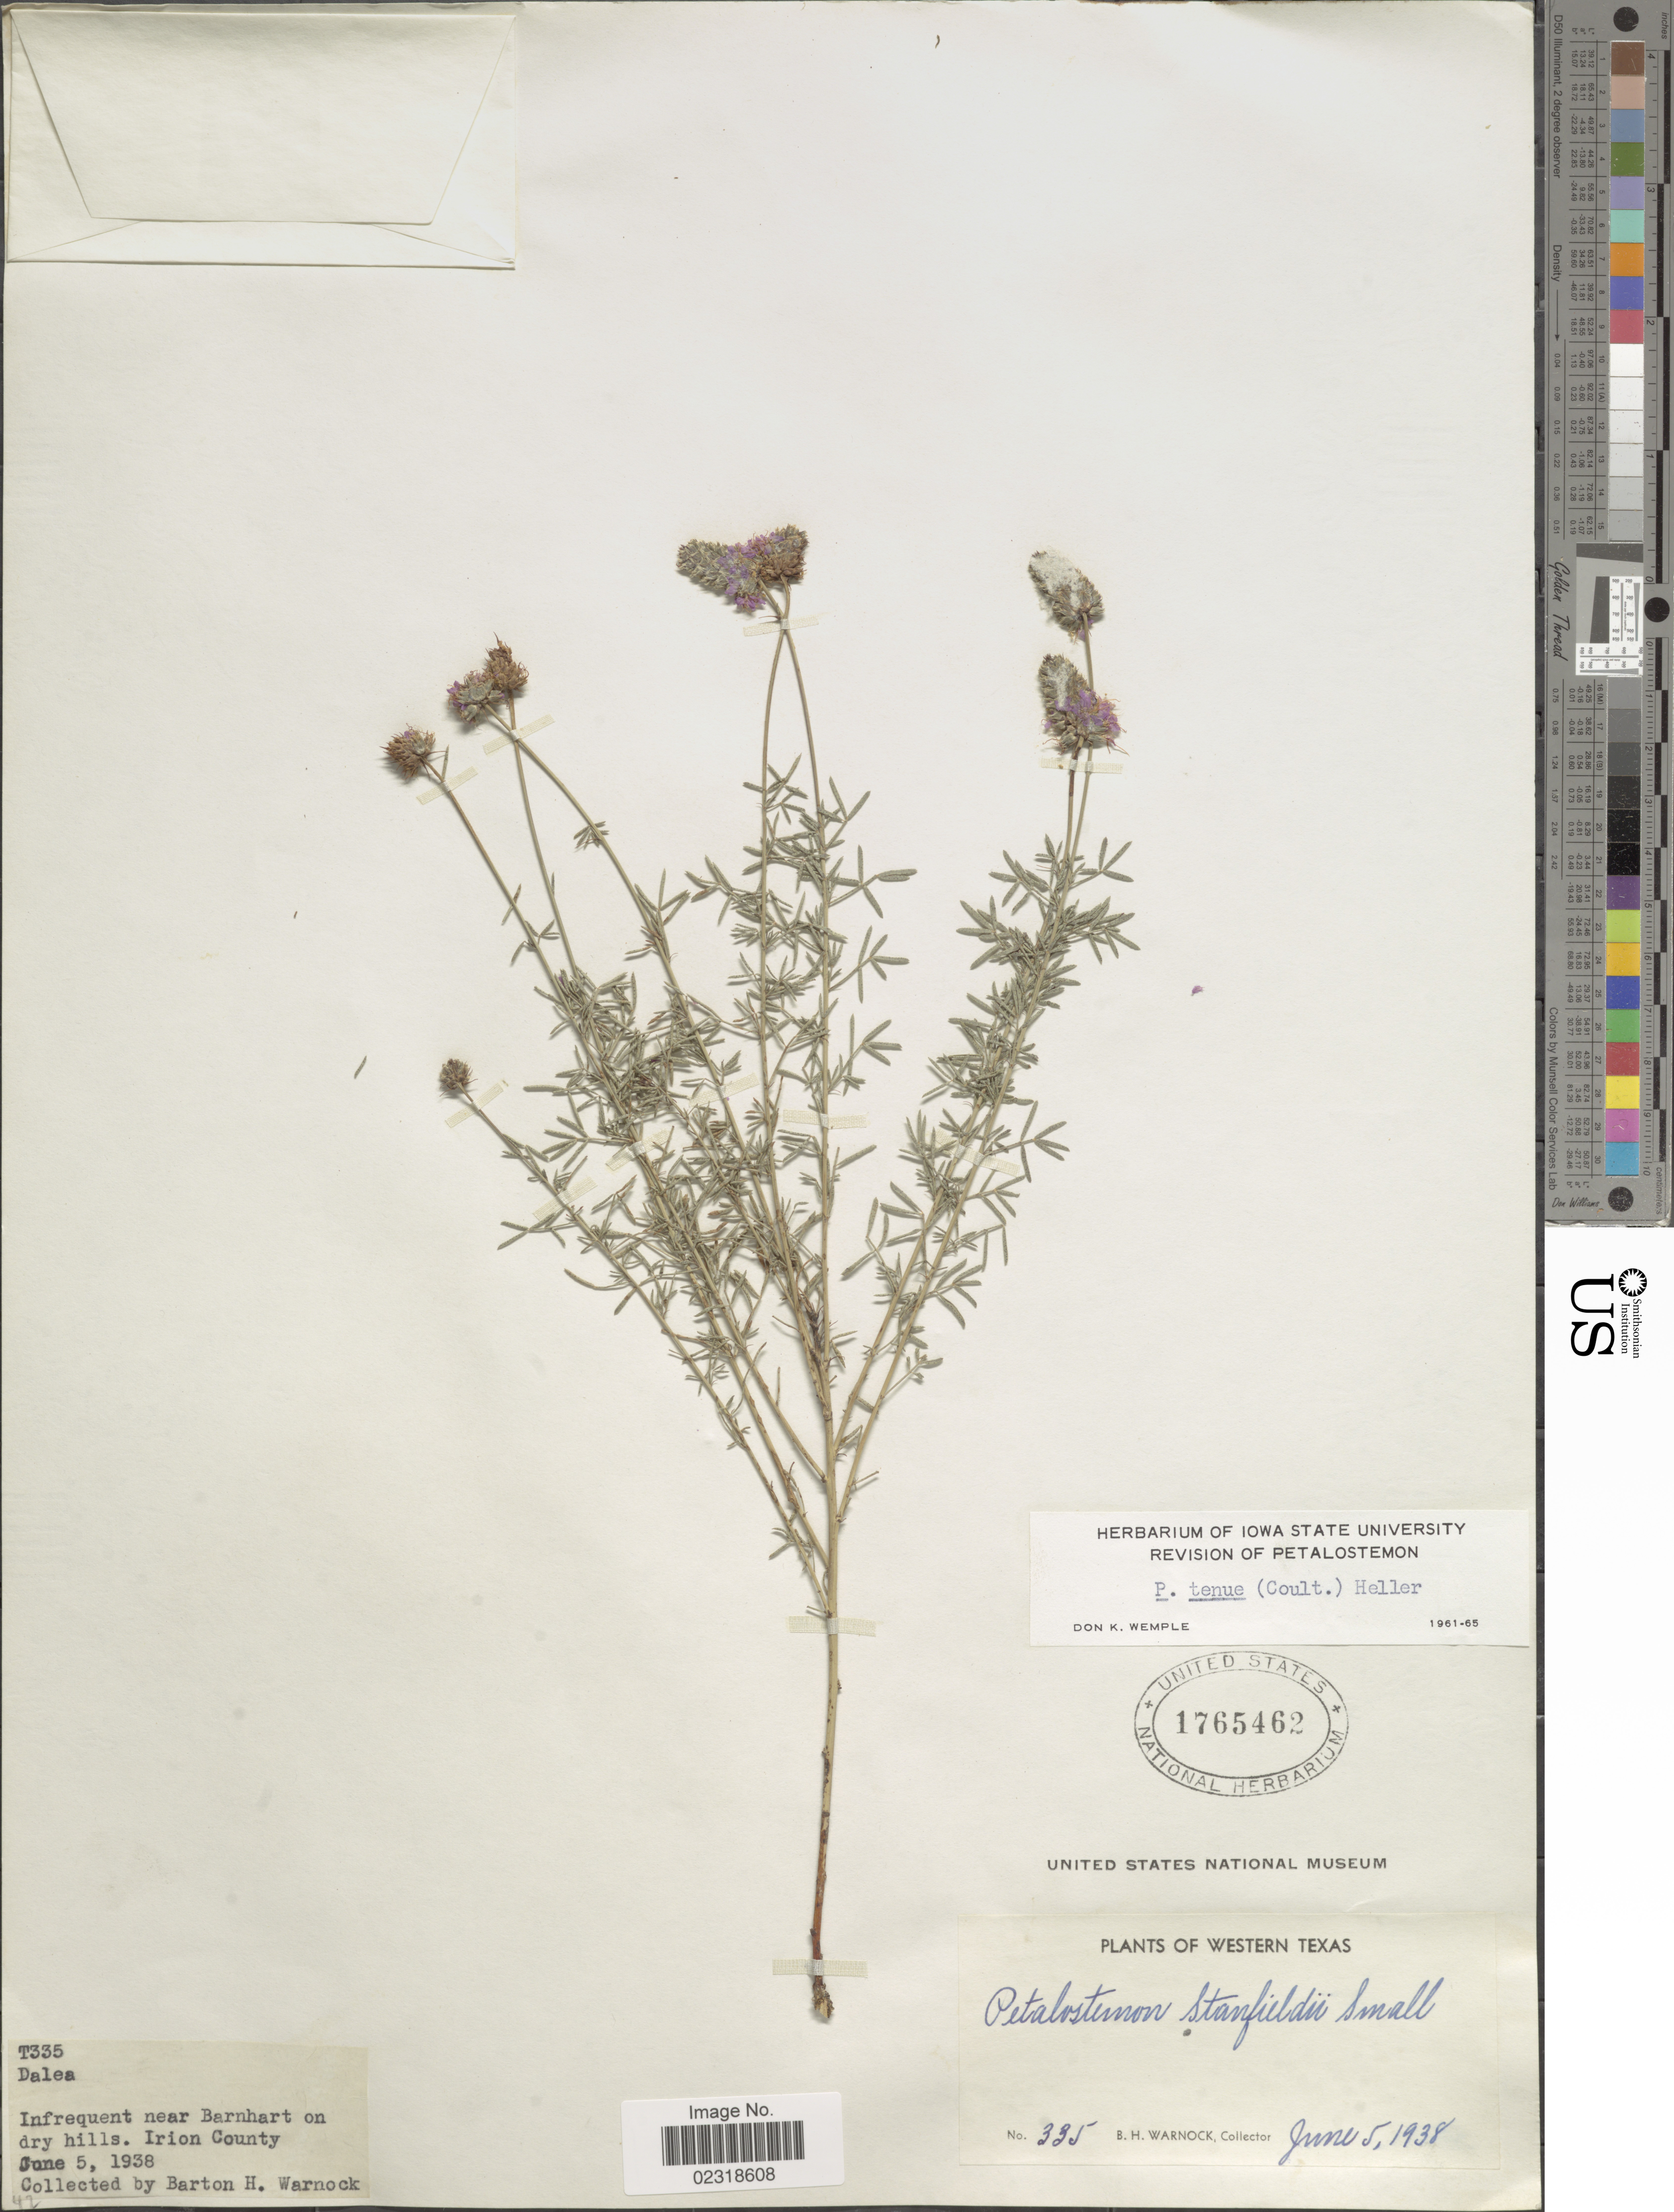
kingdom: Plantae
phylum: Tracheophyta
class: Magnoliopsida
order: Fabales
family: Fabaceae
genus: Dalea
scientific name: Dalea tenuis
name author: (J.M. Coult.) Shinners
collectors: B. H. Warnock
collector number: T335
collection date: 1938-06-05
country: United States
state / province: Texas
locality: Western Texas, ingrequent near Barnhart on dry hills, Irion County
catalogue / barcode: US 1765462